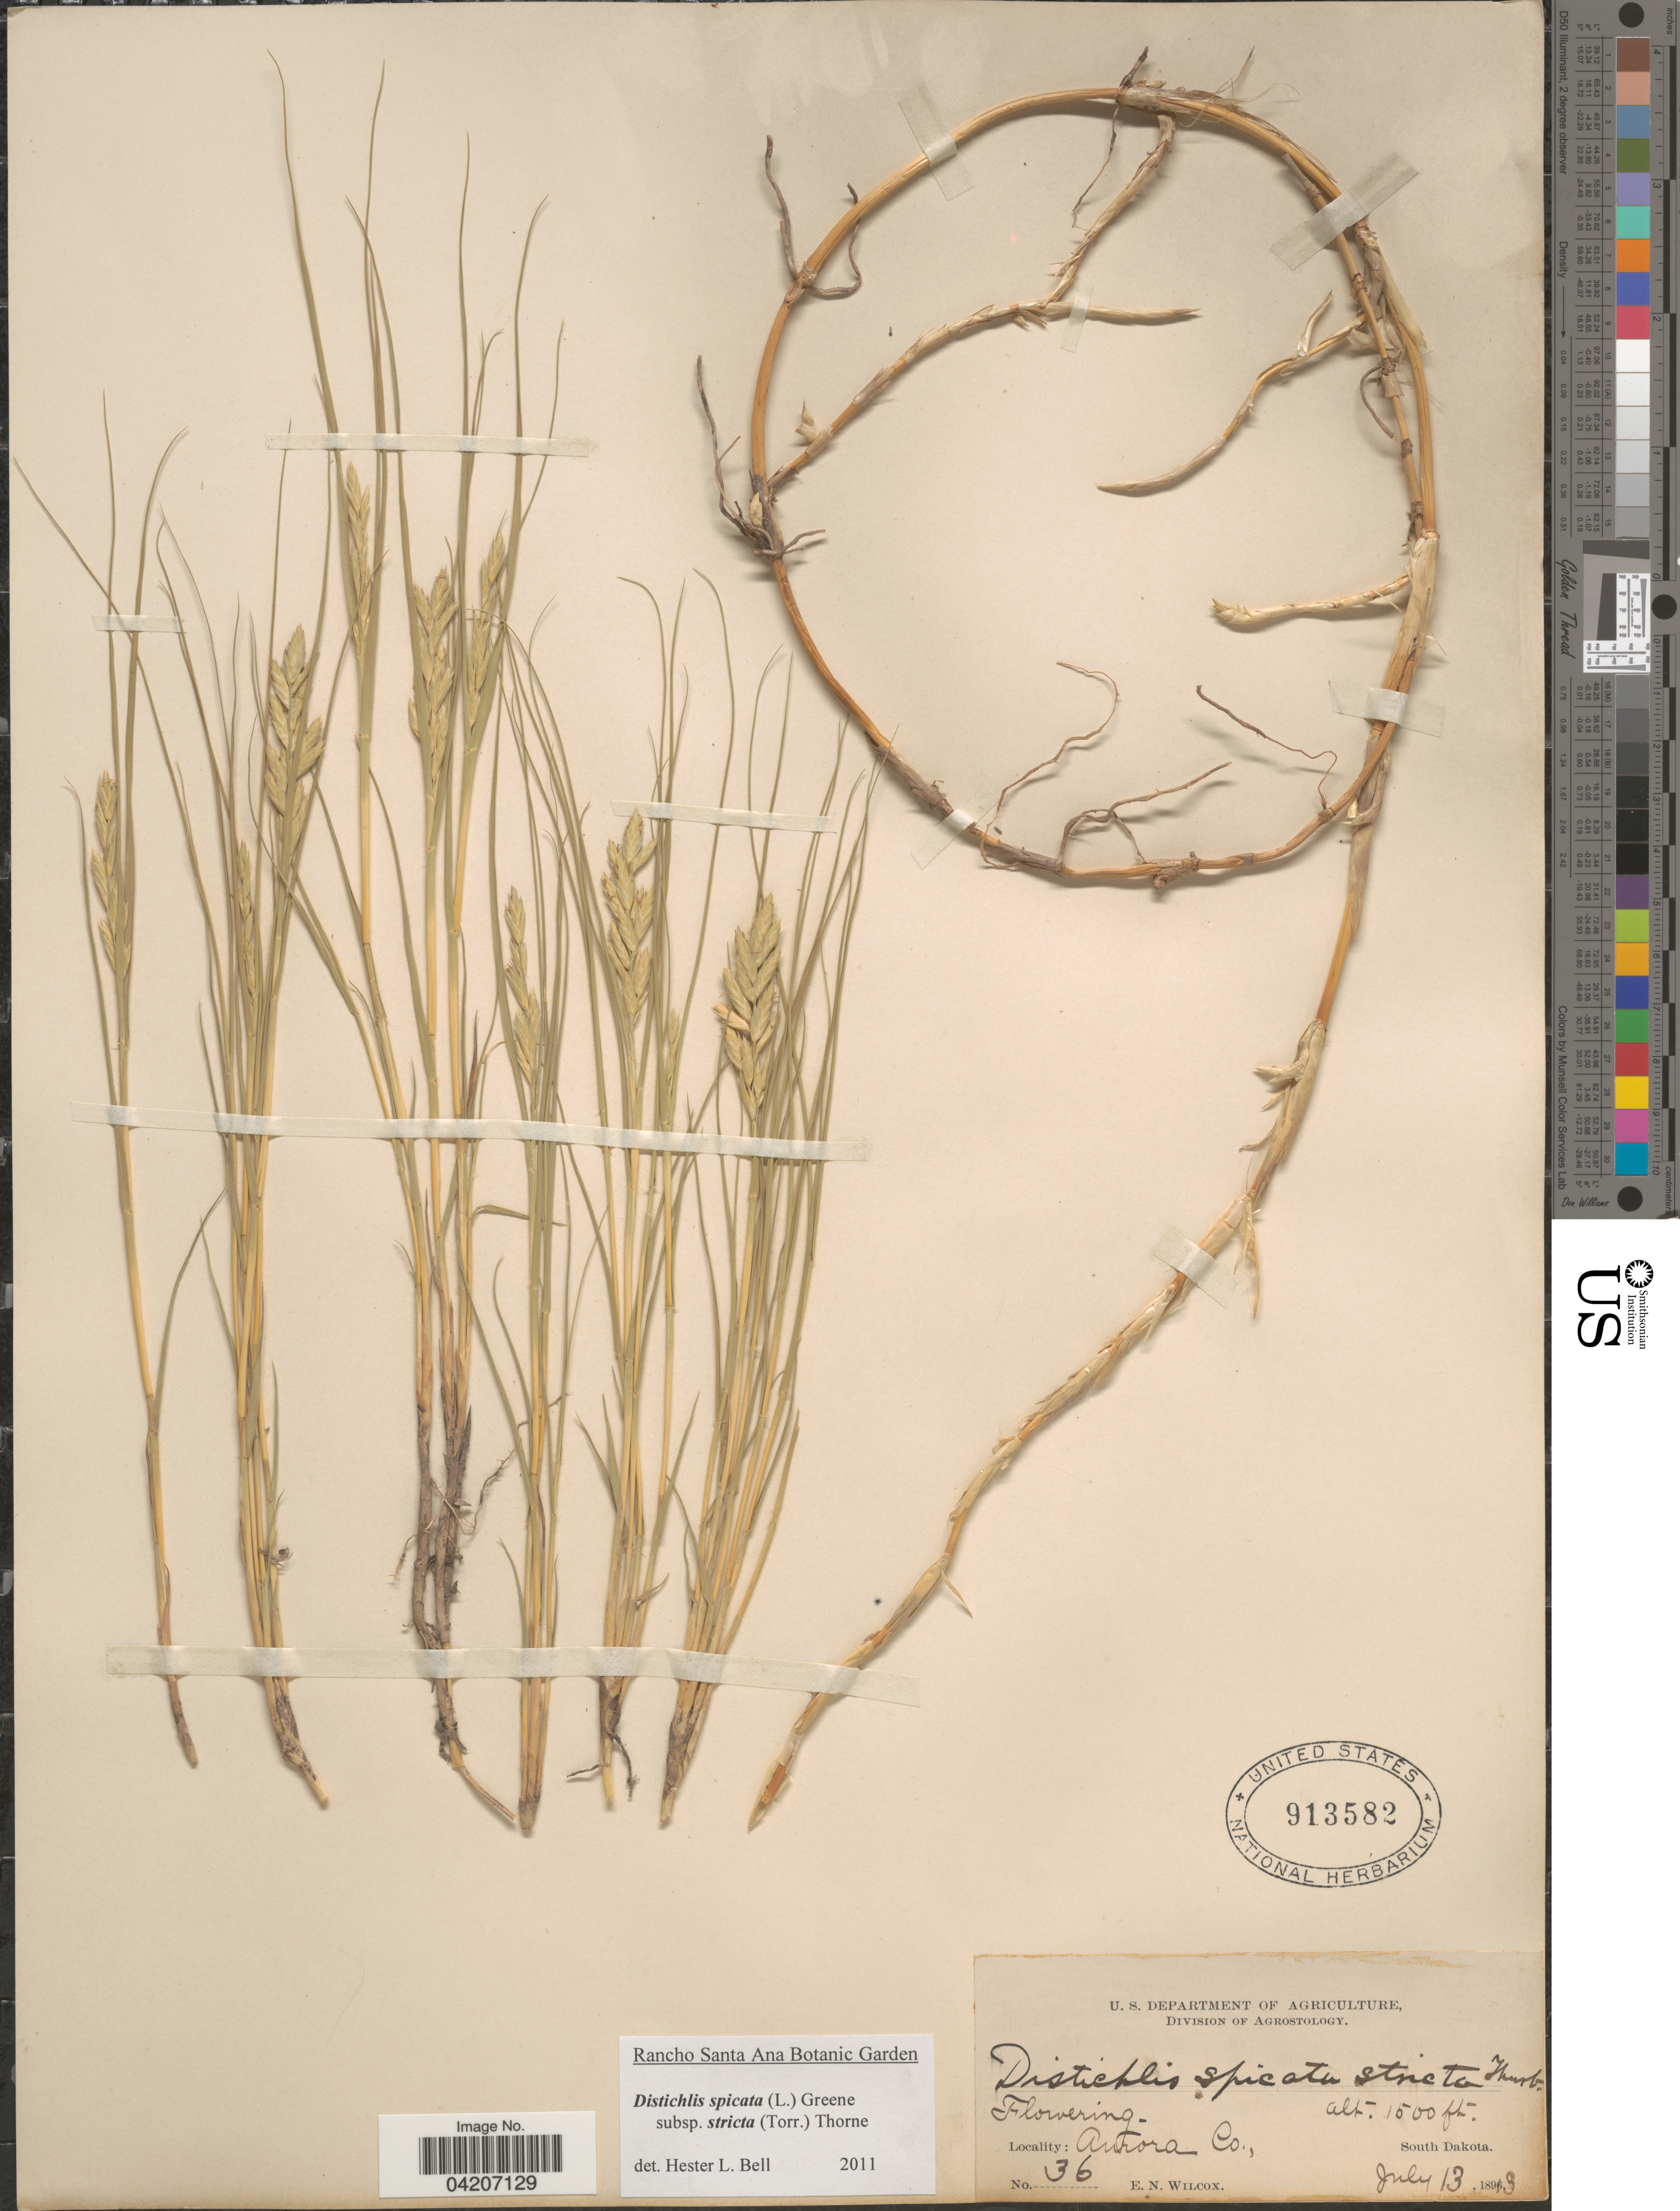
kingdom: Plantae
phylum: Tracheophyta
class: Liliopsida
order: Poales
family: Poaceae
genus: Distichlis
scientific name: Distichlis spicata subsp. stricta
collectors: E. Wilcox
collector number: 36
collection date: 1893-07-13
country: United States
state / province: South Dakota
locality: Aurora Co.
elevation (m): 457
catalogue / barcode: US 913582